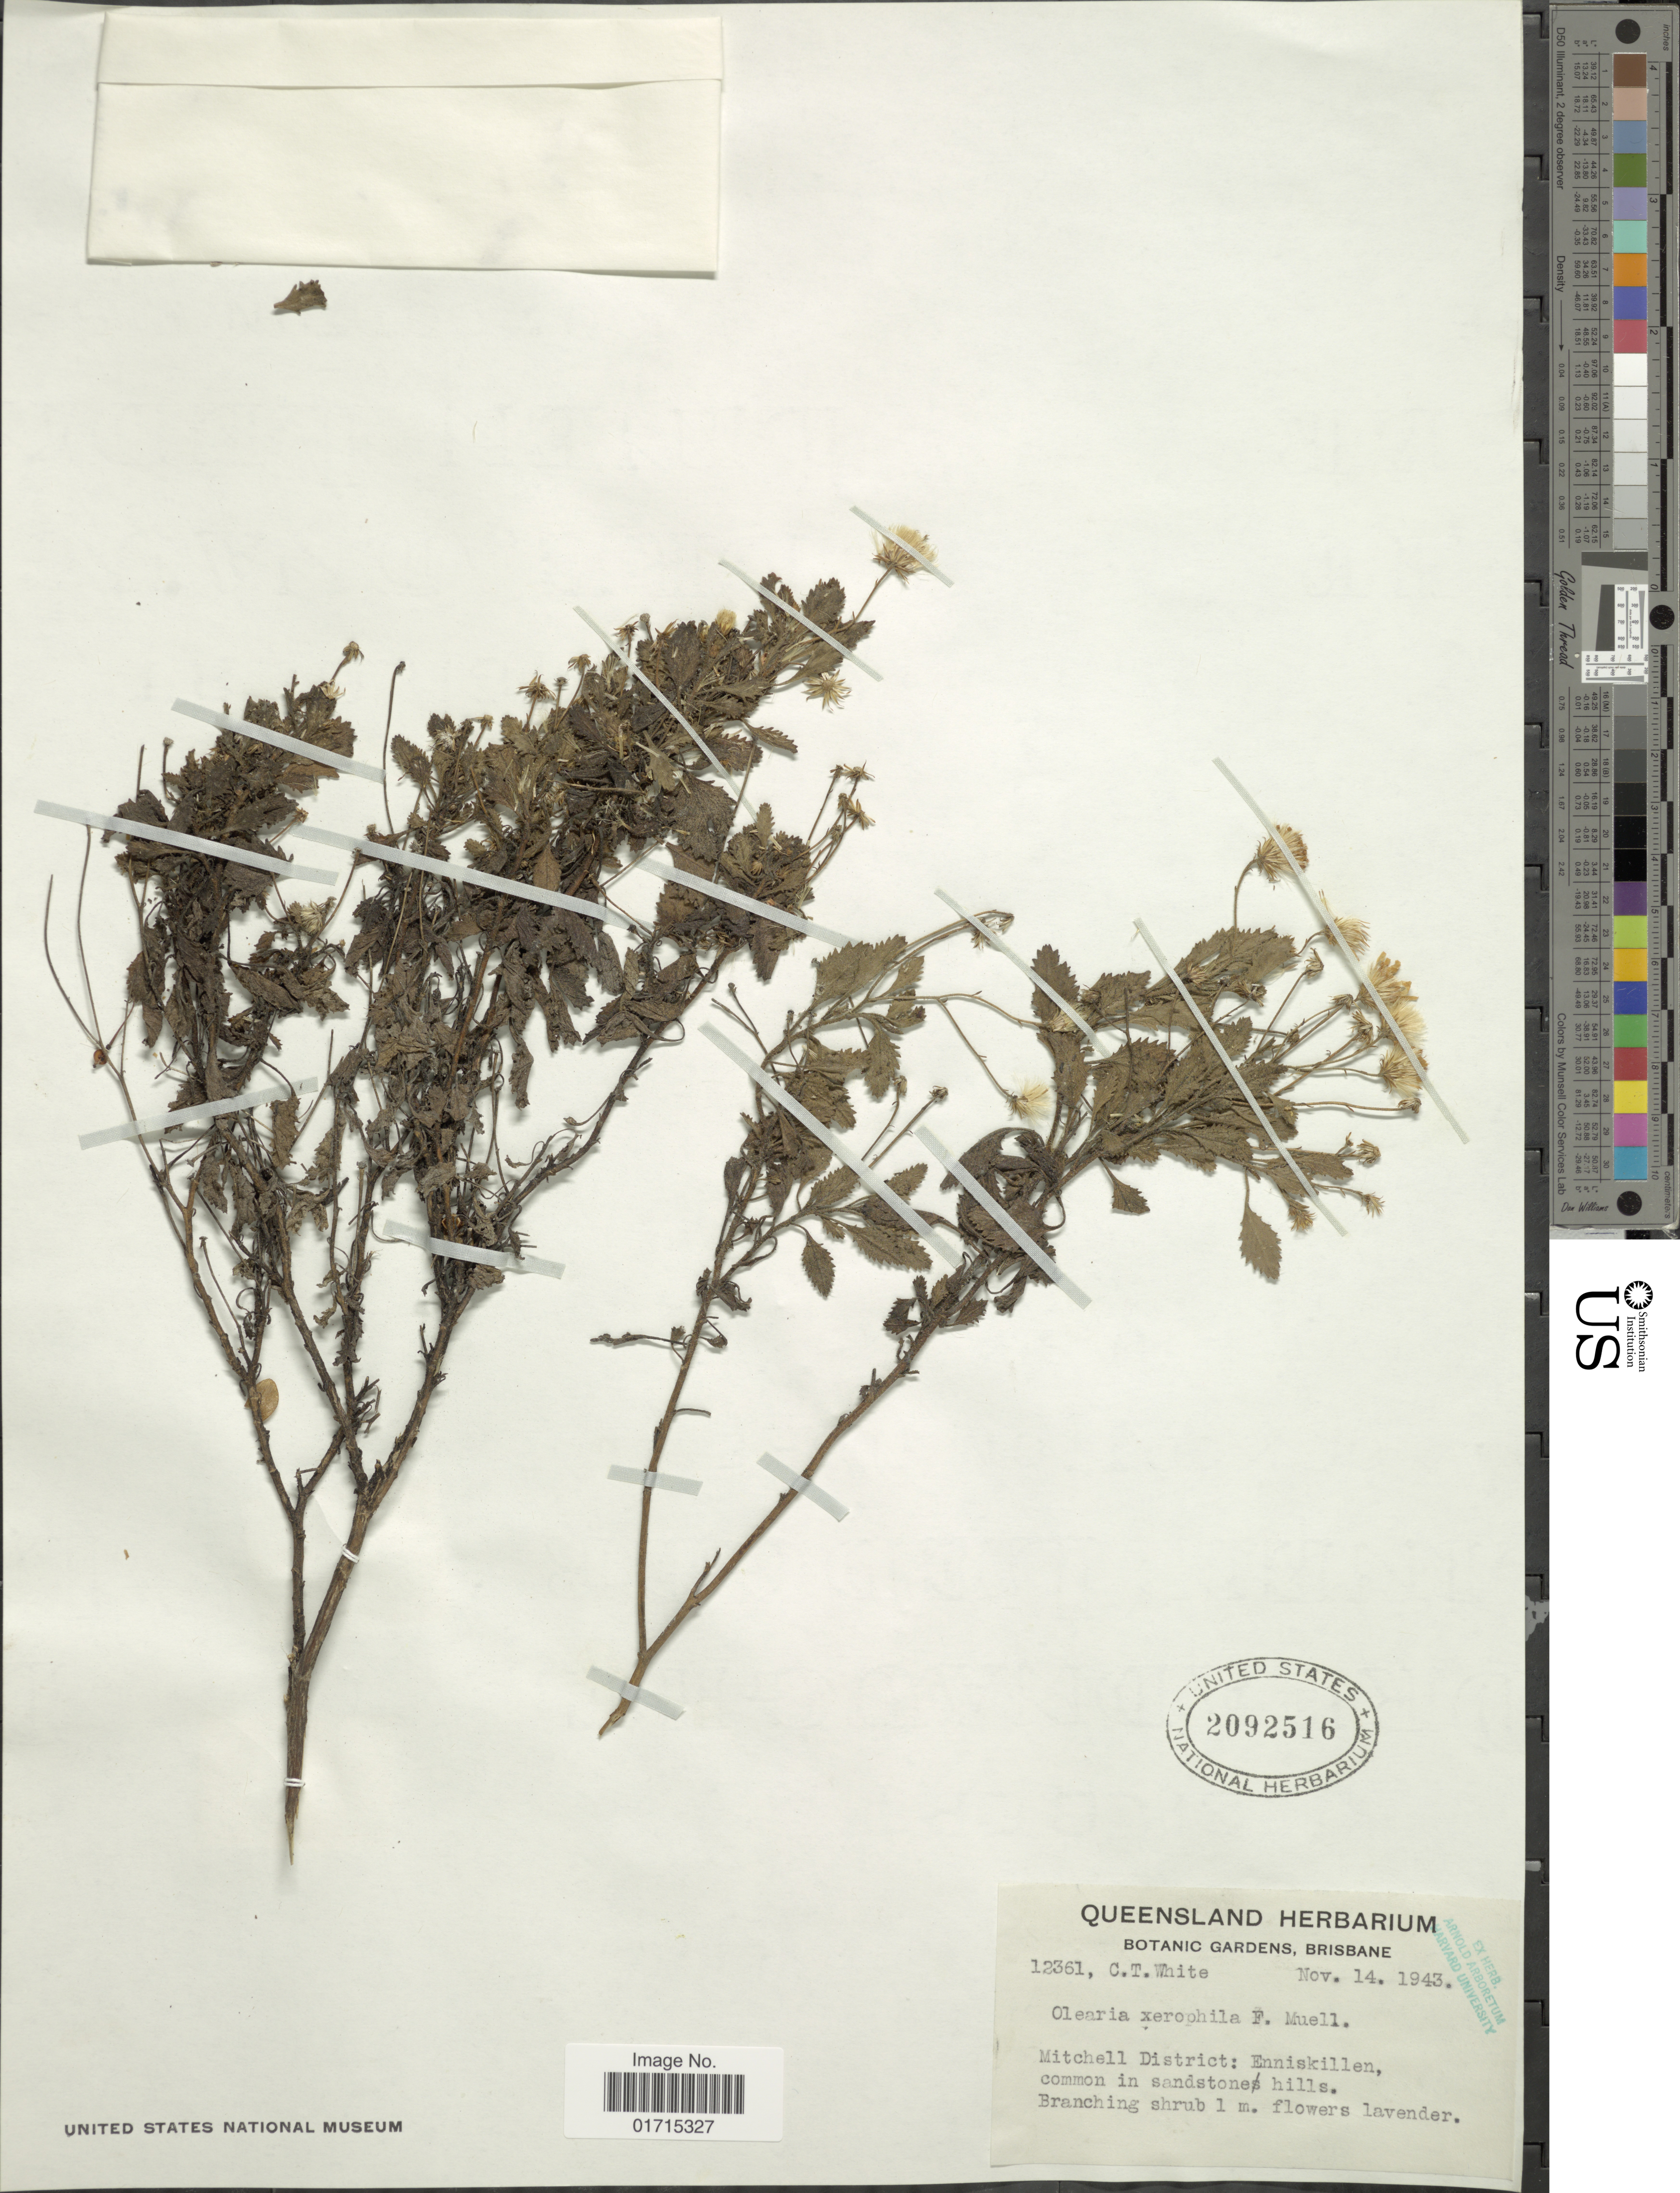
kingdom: Plantae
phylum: Tracheophyta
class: Magnoliopsida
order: Asterales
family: Asteraceae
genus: Olearia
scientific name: Olearia xerophila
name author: (F. Muell.) F. Muell. ex Benth.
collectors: C. T. White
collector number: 12361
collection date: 1943-11-14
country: Australia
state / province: Queensland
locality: Mitchell District: Enniskillen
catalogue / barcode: US 2092516